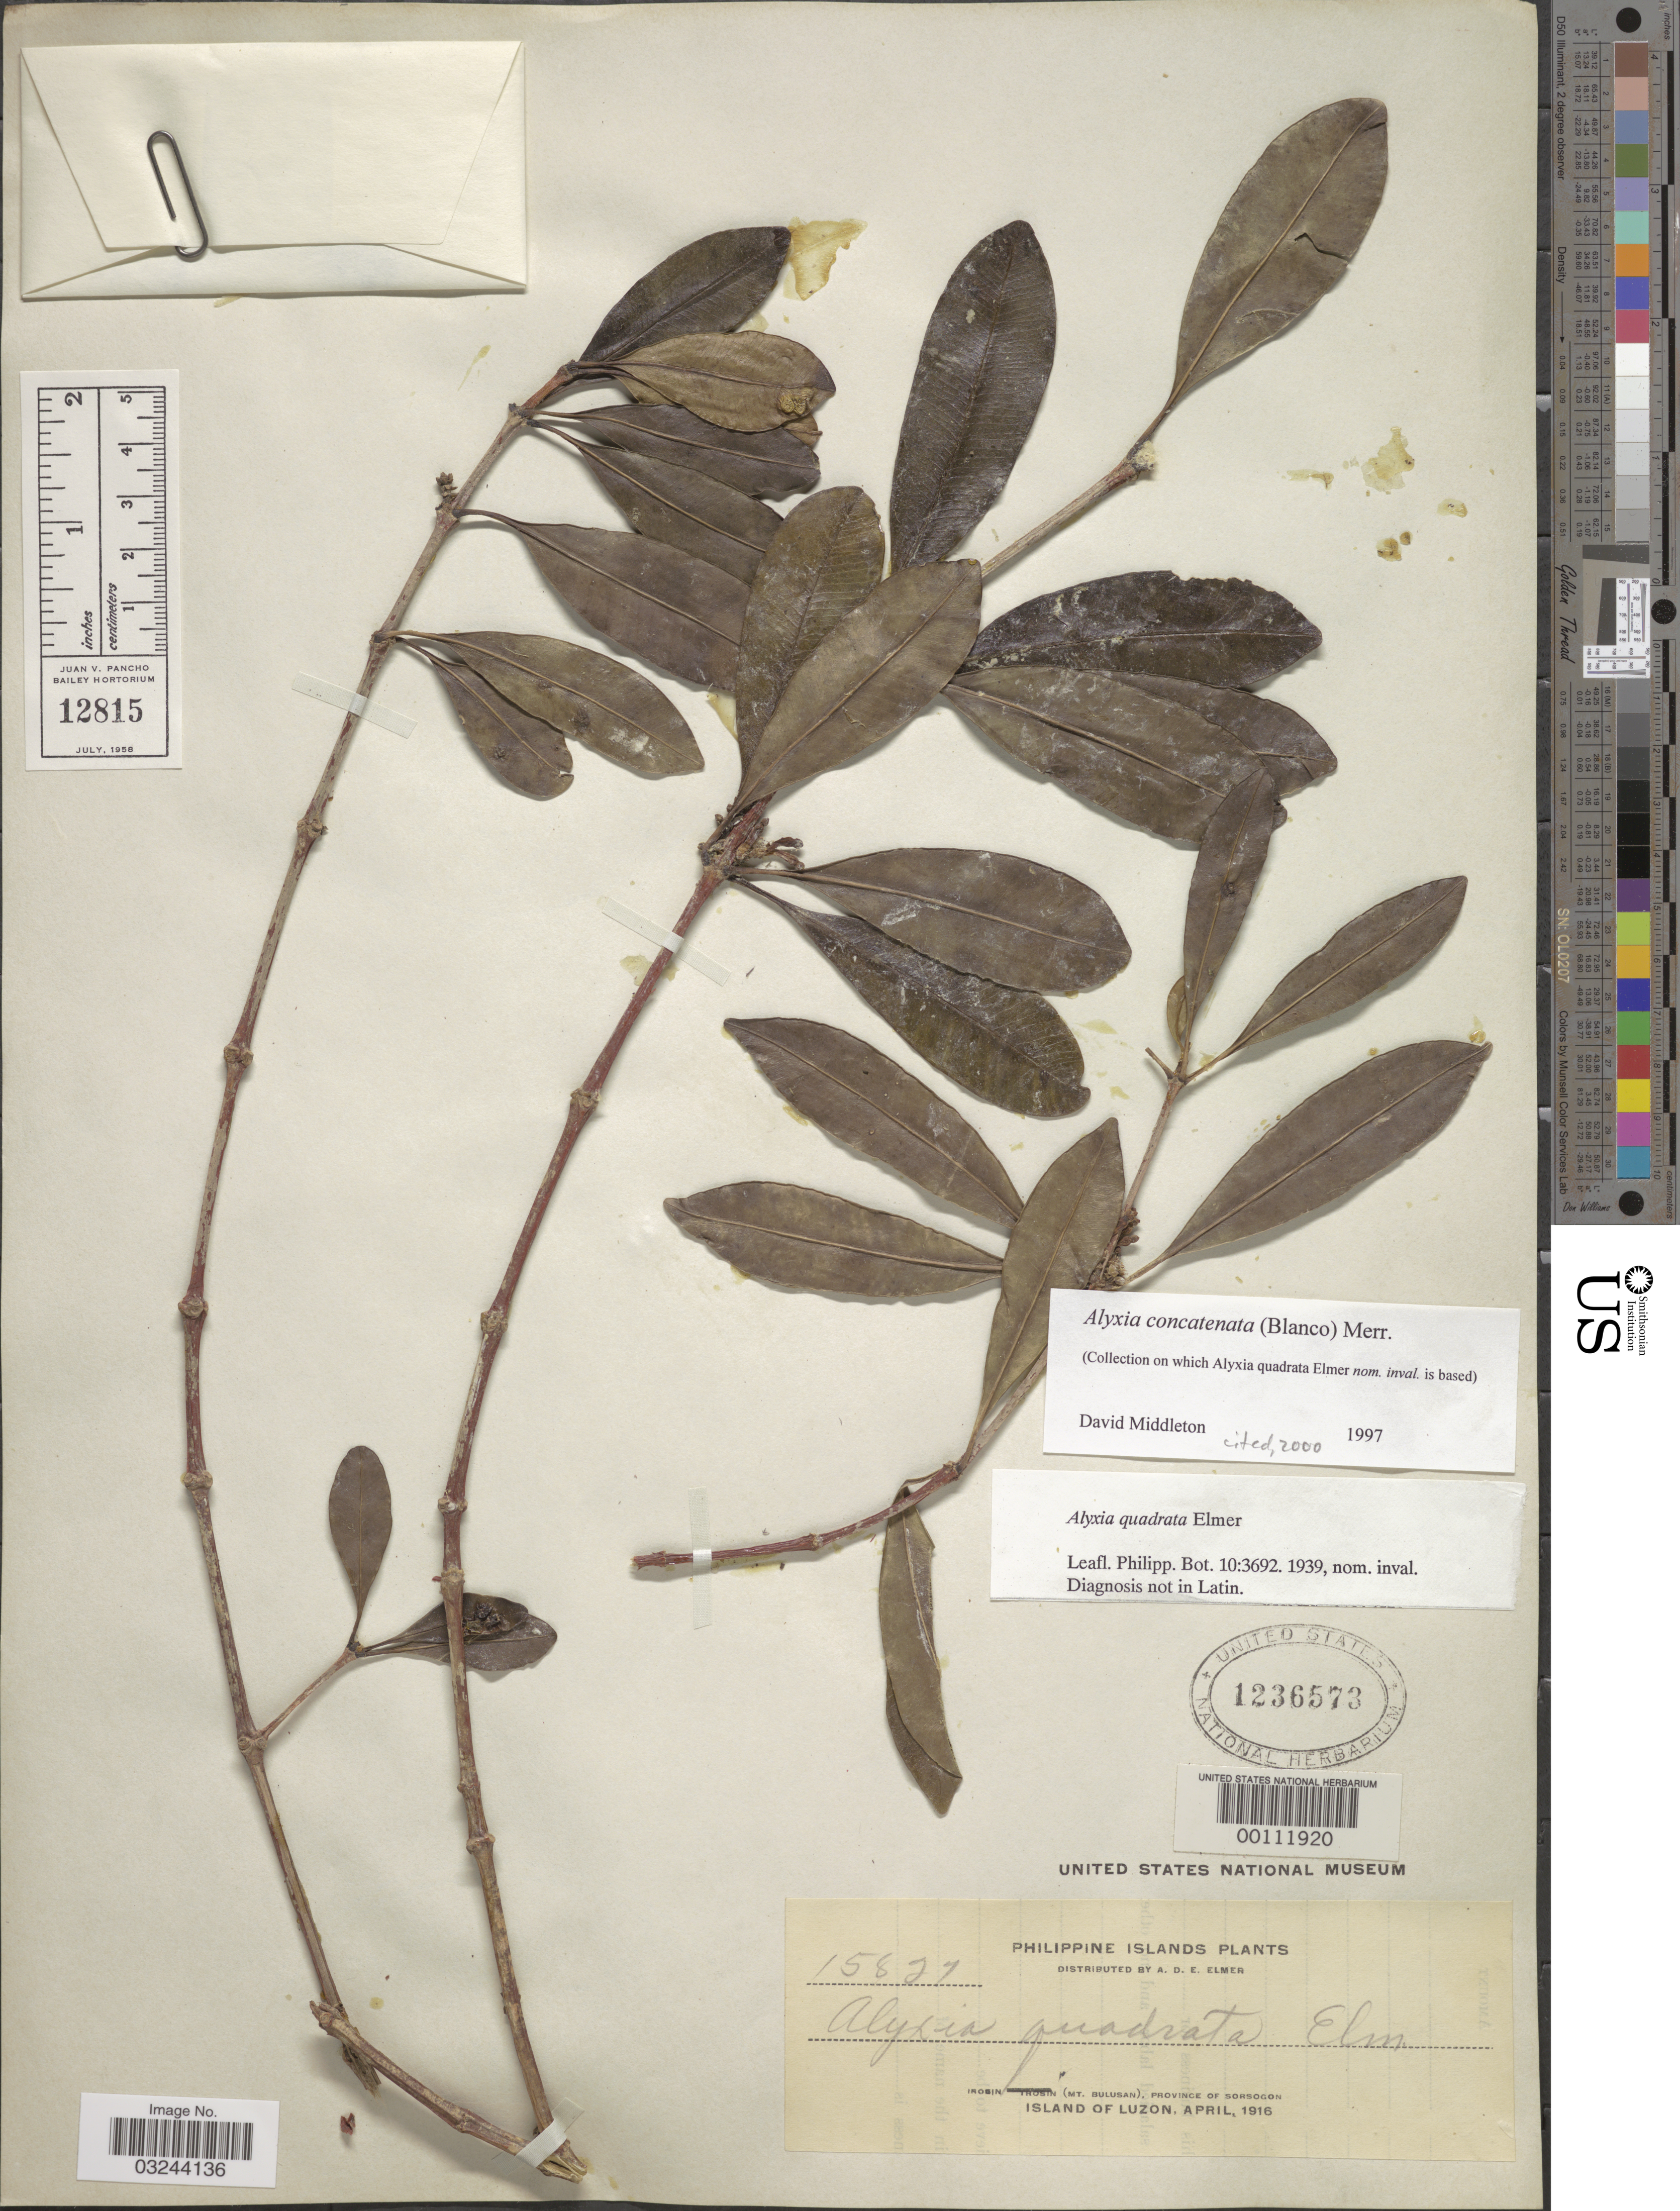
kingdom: Plantae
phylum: Tracheophyta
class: Magnoliopsida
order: Gentianales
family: Apocynaceae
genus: Alyxia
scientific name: Alyxia quadrata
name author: Elmer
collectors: A. D. E. Elmer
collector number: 15827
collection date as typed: Apr 1916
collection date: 1916-04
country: Philippines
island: Luzon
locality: Irosin, mount bulusan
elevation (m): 457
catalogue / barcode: US 1236573